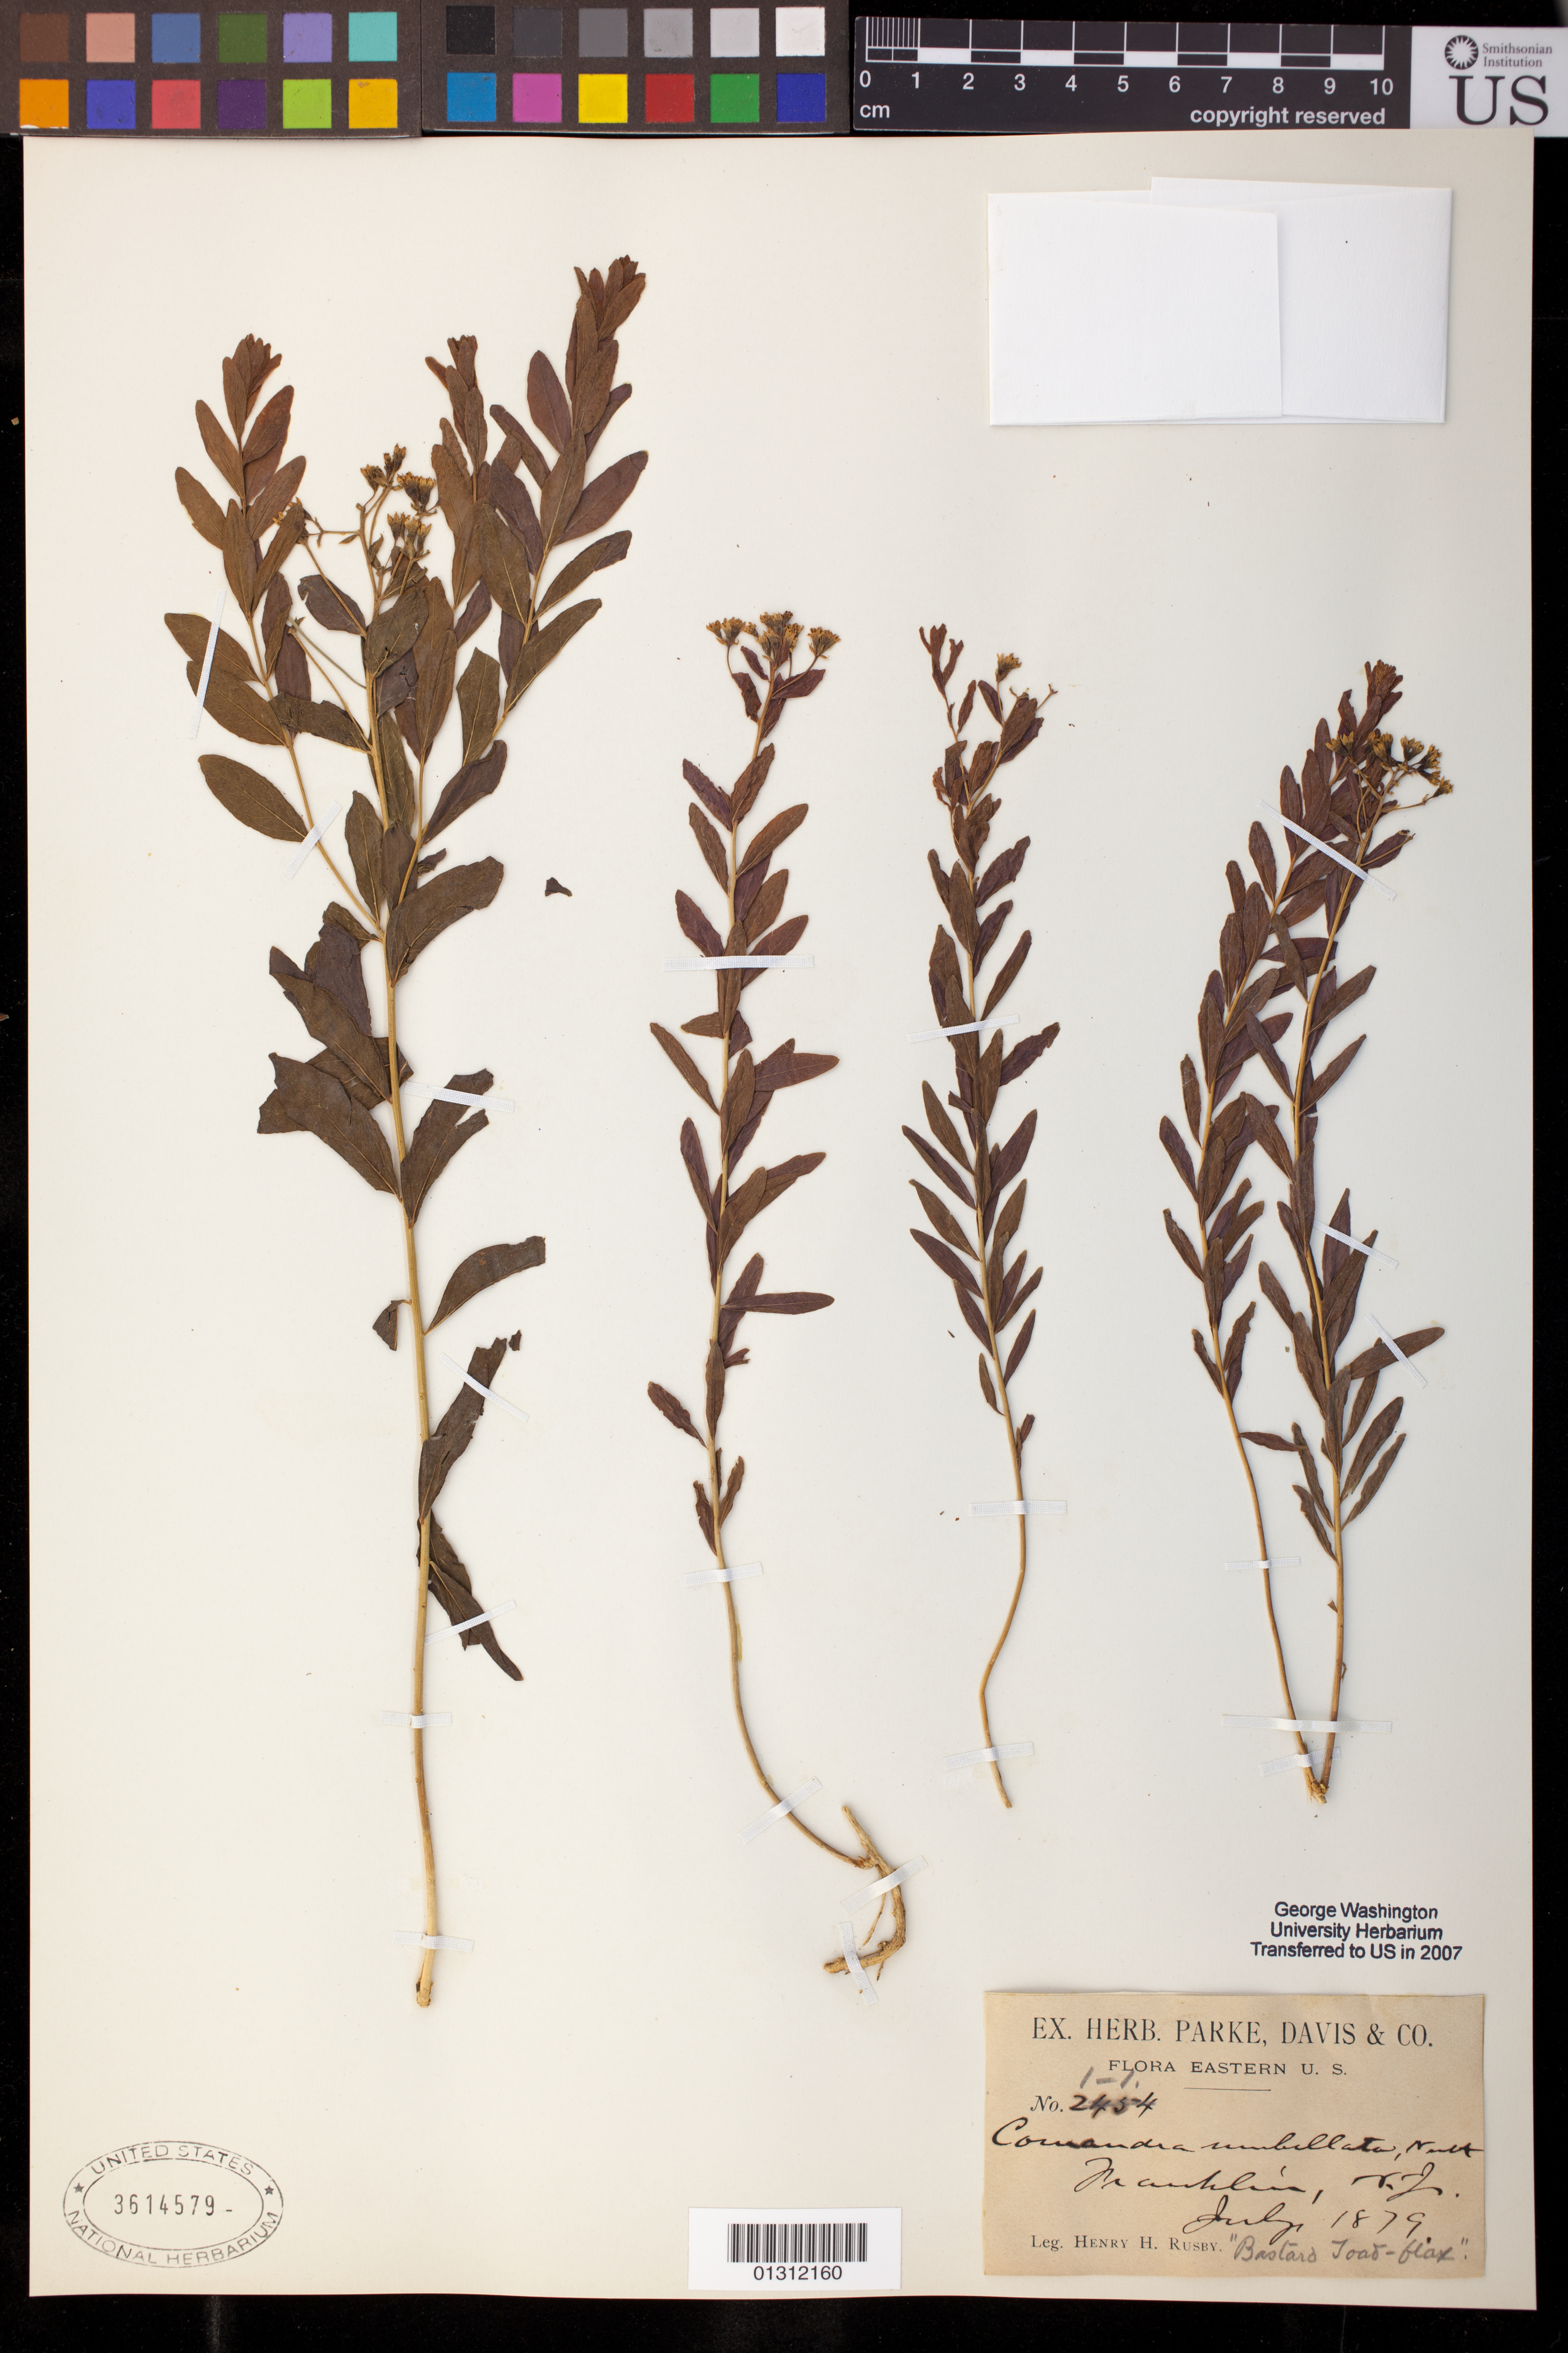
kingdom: Plantae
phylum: Tracheophyta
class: Magnoliopsida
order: Santalales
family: Comandraceae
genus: Comandra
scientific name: Comandra umbellata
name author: (L.) Nutt.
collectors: H. H. Rusby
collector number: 2454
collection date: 1879-07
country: United States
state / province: New Jersey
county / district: Sussex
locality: Franklin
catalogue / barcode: US 3614579